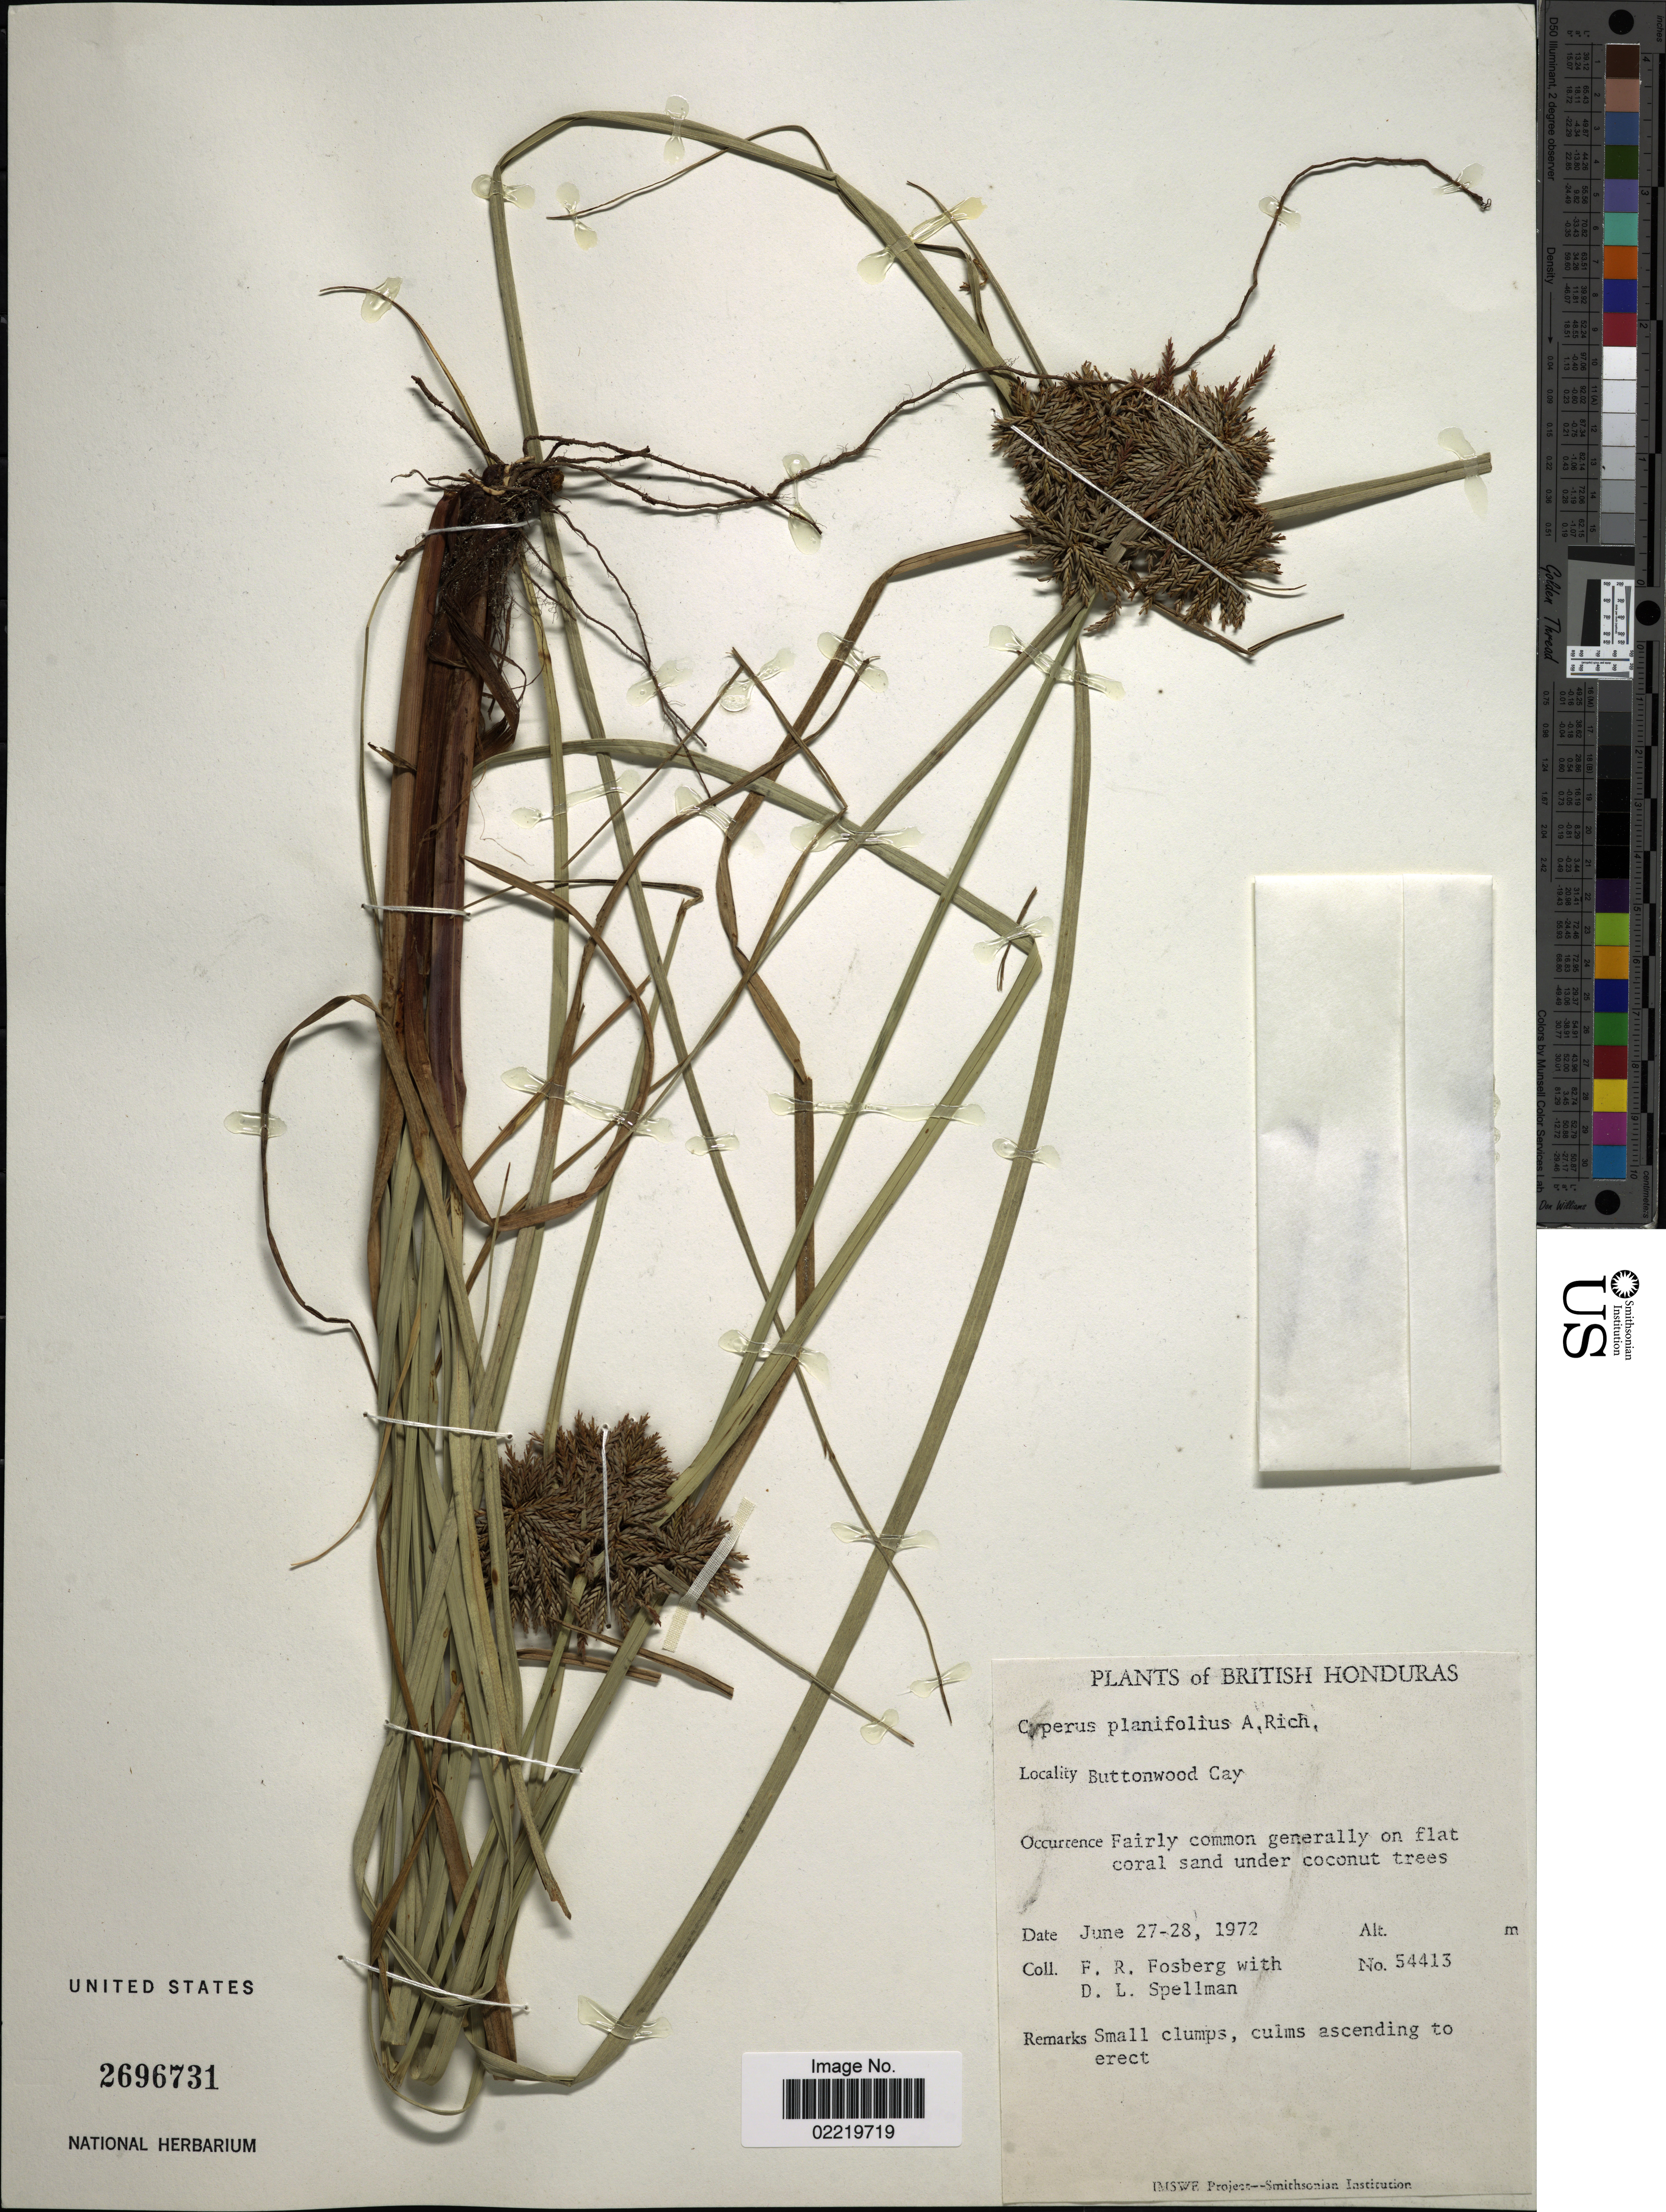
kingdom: Plantae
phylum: Tracheophyta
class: Liliopsida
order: Poales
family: Cyperaceae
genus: Cyperus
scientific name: Cyperus planifolius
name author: Rich.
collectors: F. R. Fosberg & D. L. Spellman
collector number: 54413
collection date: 1972-06-27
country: Belize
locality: British Honduras, Buttonwood Cay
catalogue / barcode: US 2696731